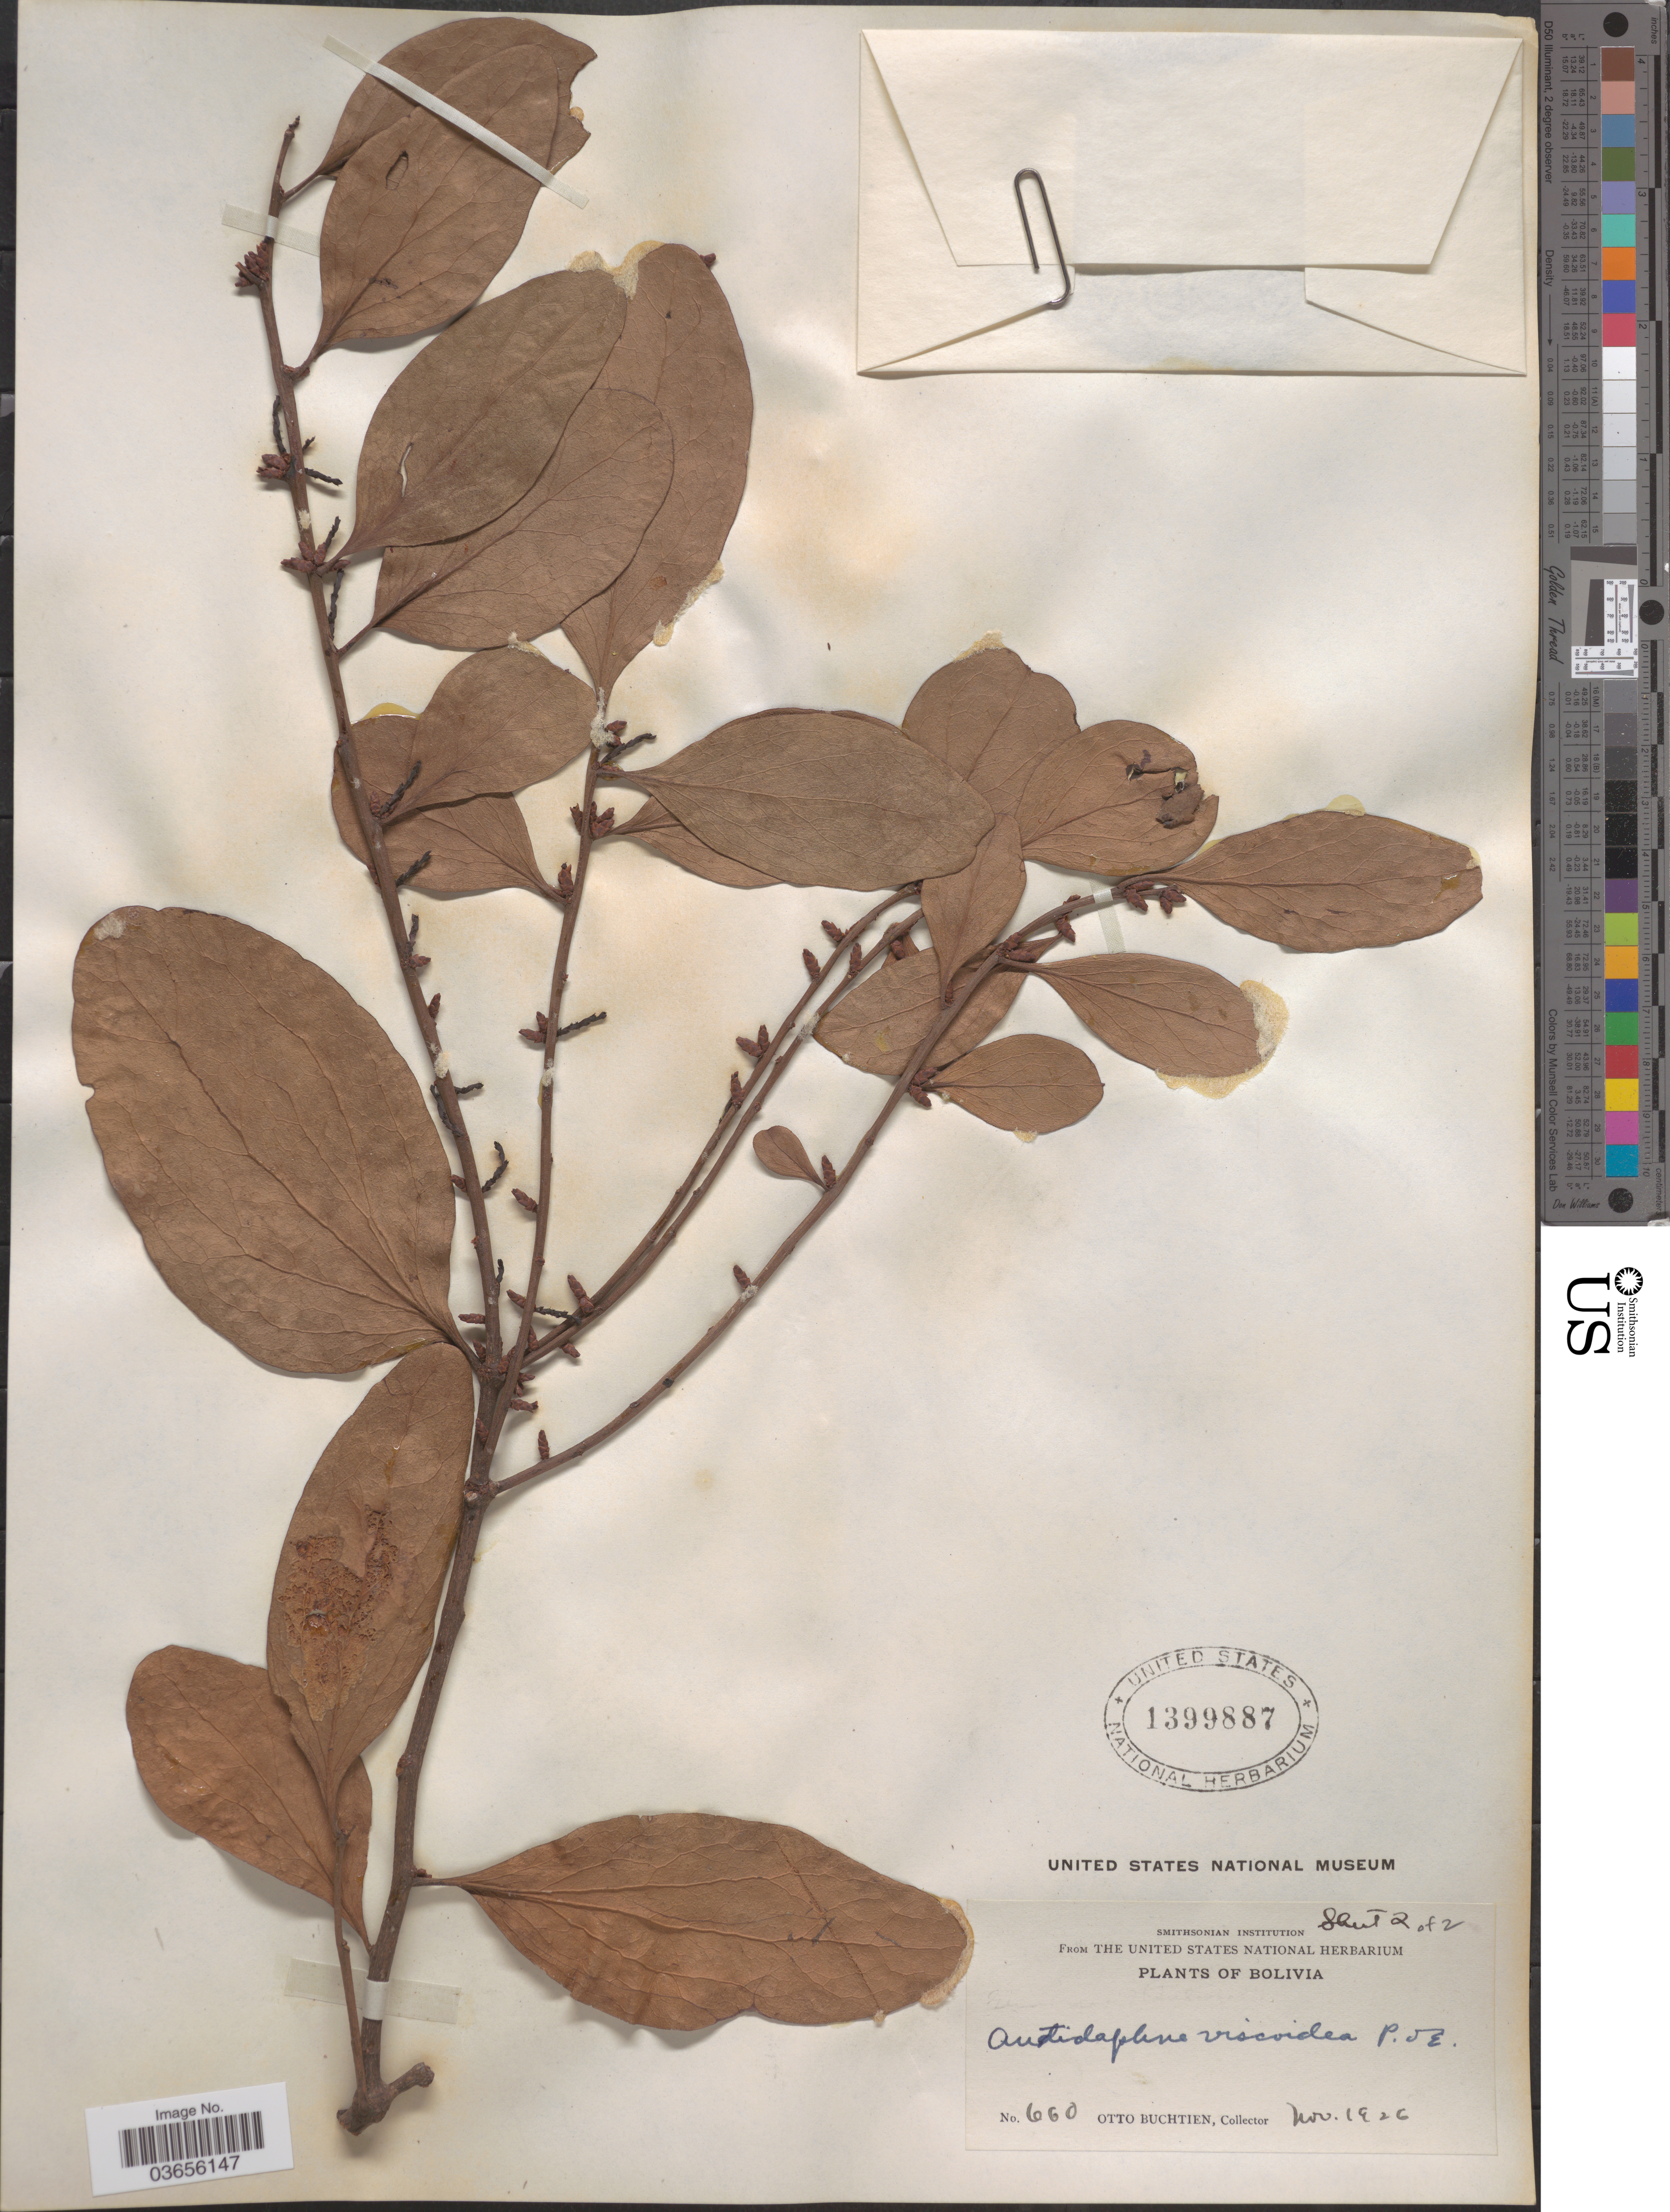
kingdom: Plantae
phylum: Tracheophyta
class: Magnoliopsida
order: Santalales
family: Santalaceae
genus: Antidaphne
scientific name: Antidaphne viscoidea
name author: Poepp. & Endl.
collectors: O. Buchtien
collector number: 660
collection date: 1926-11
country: Bolivia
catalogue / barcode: US 1399887